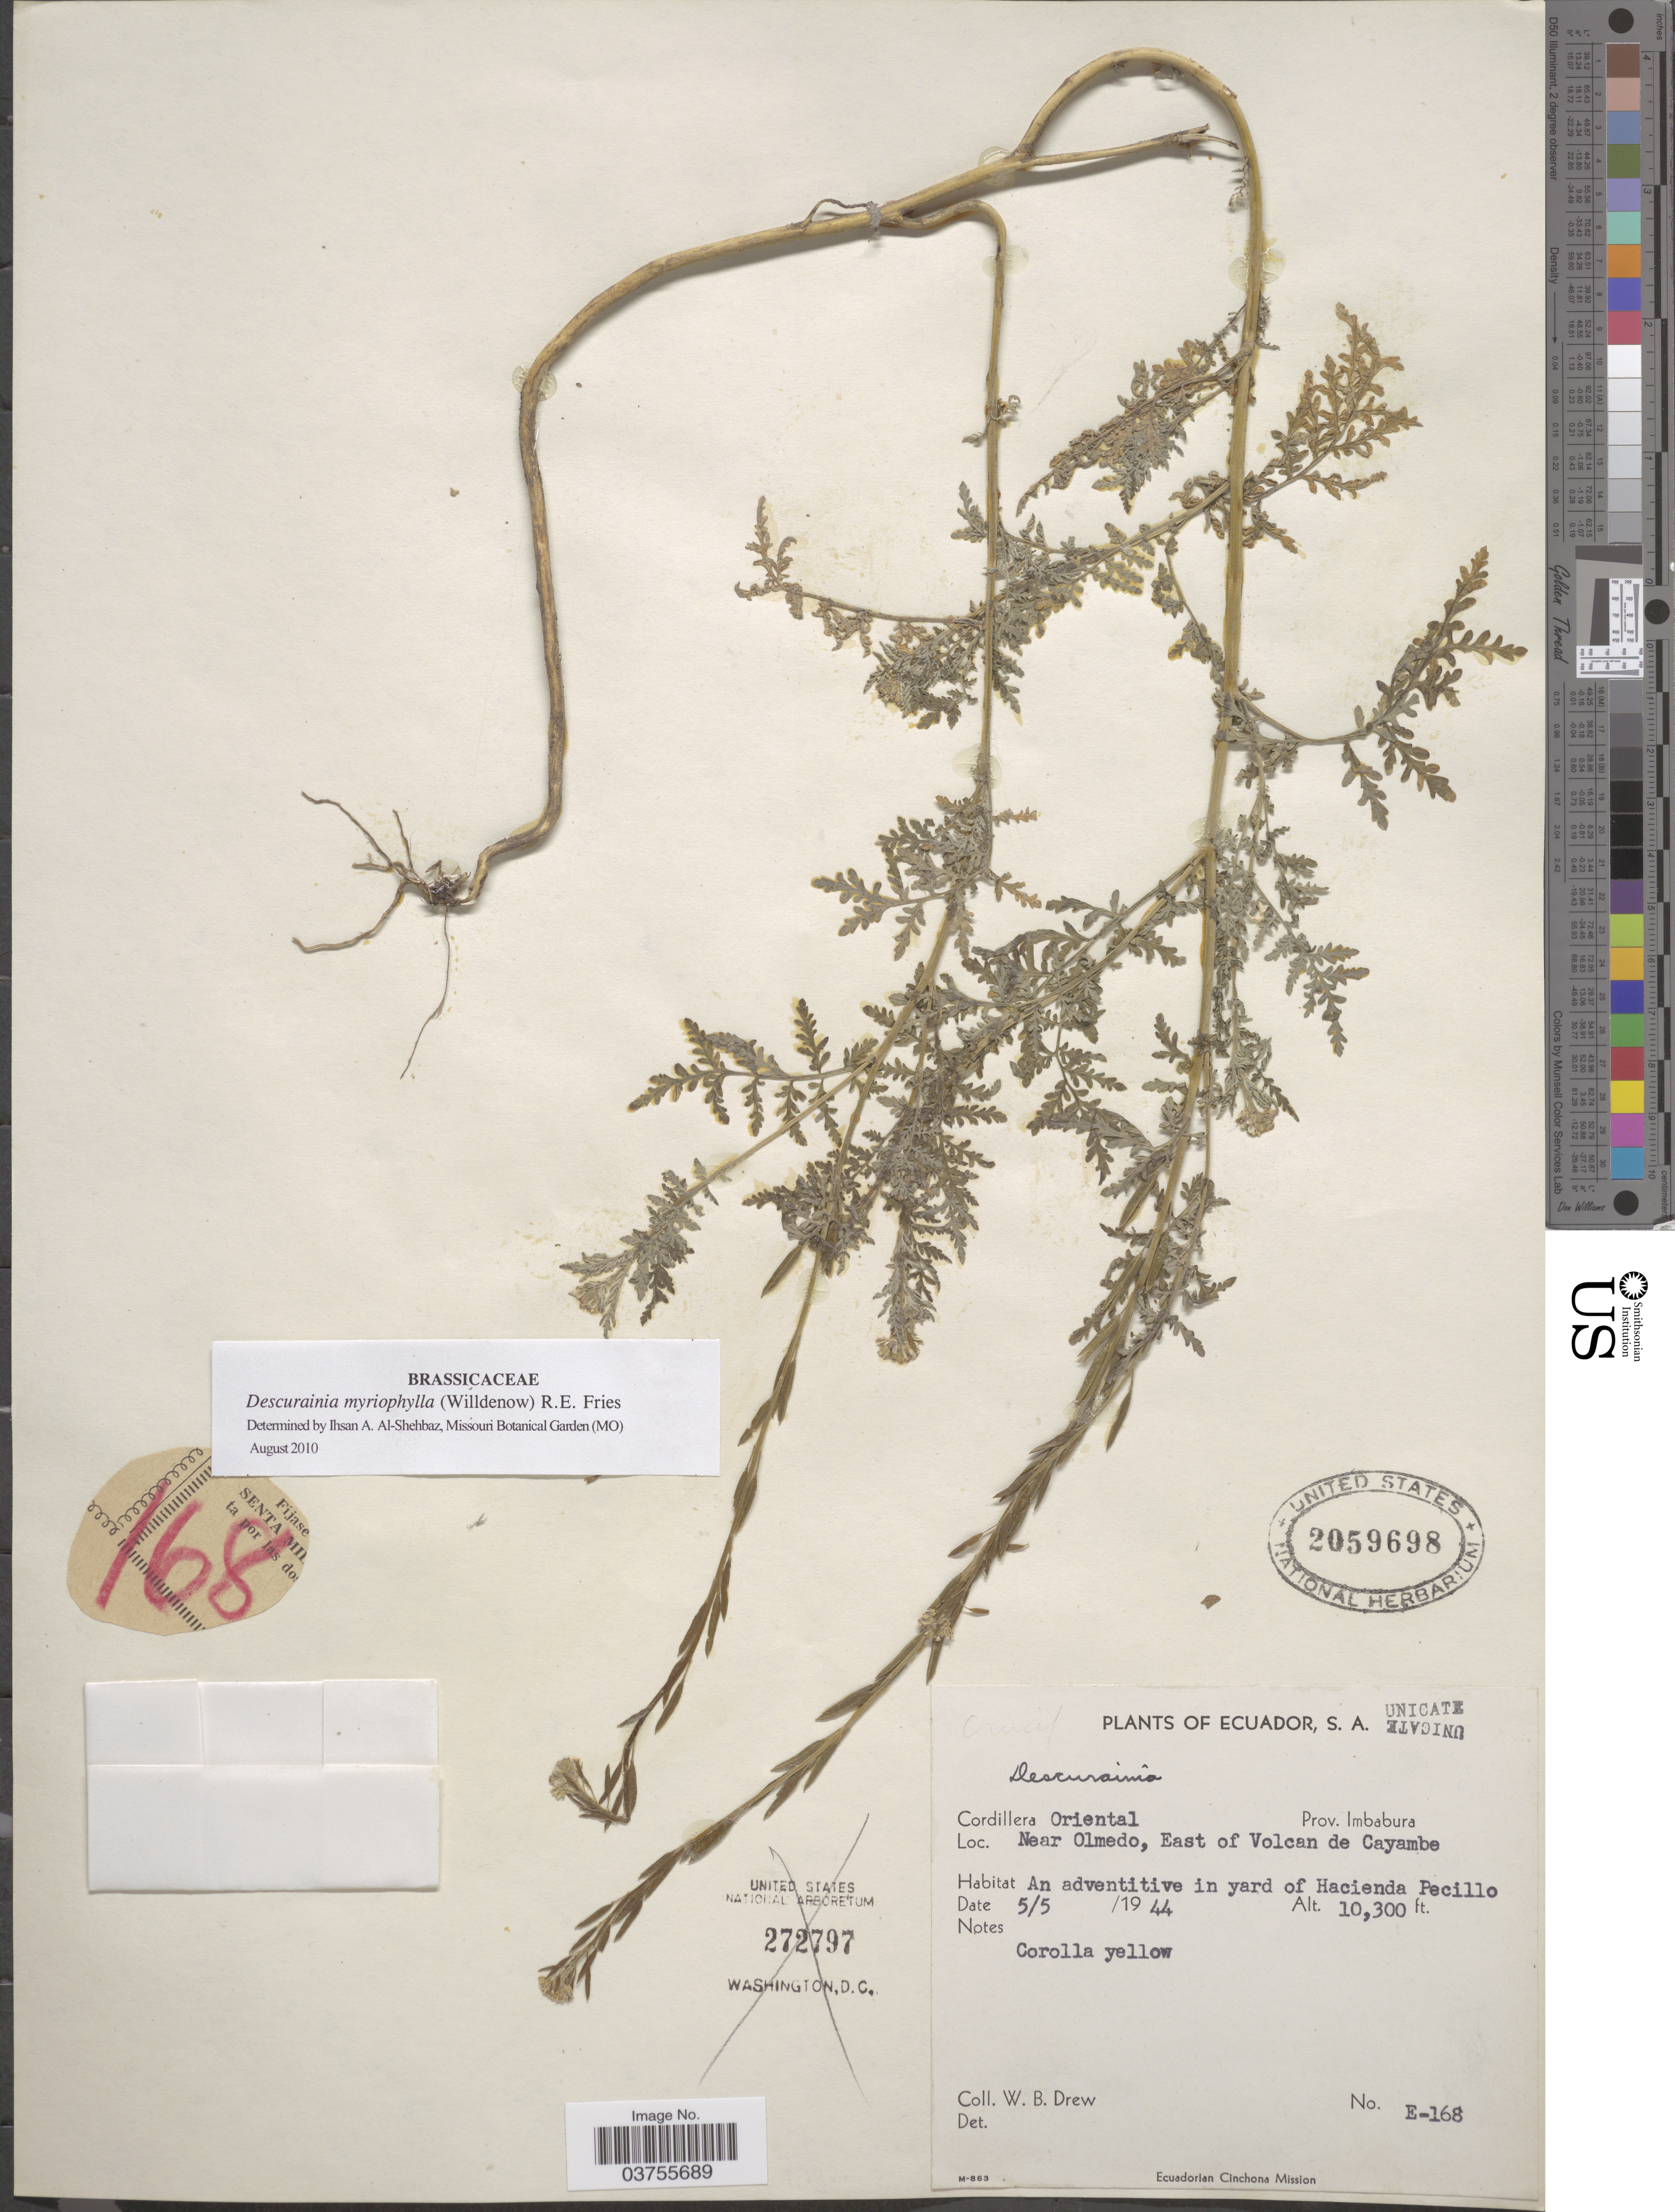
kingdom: Plantae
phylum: Tracheophyta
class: Magnoliopsida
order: Brassicales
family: Brassicaceae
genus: Descurainia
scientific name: Descurainia myriophylla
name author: (Willd.) R.E. Fr.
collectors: W. B. Drew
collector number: E-168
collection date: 1944-05-05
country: Ecuador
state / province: Imbabura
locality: Cordillera Oriental. Near Olmedo, East of Volcan de Cayambe. An adventitive in yard of Hacienda Pecillo.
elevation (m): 3139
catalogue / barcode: US 2059698